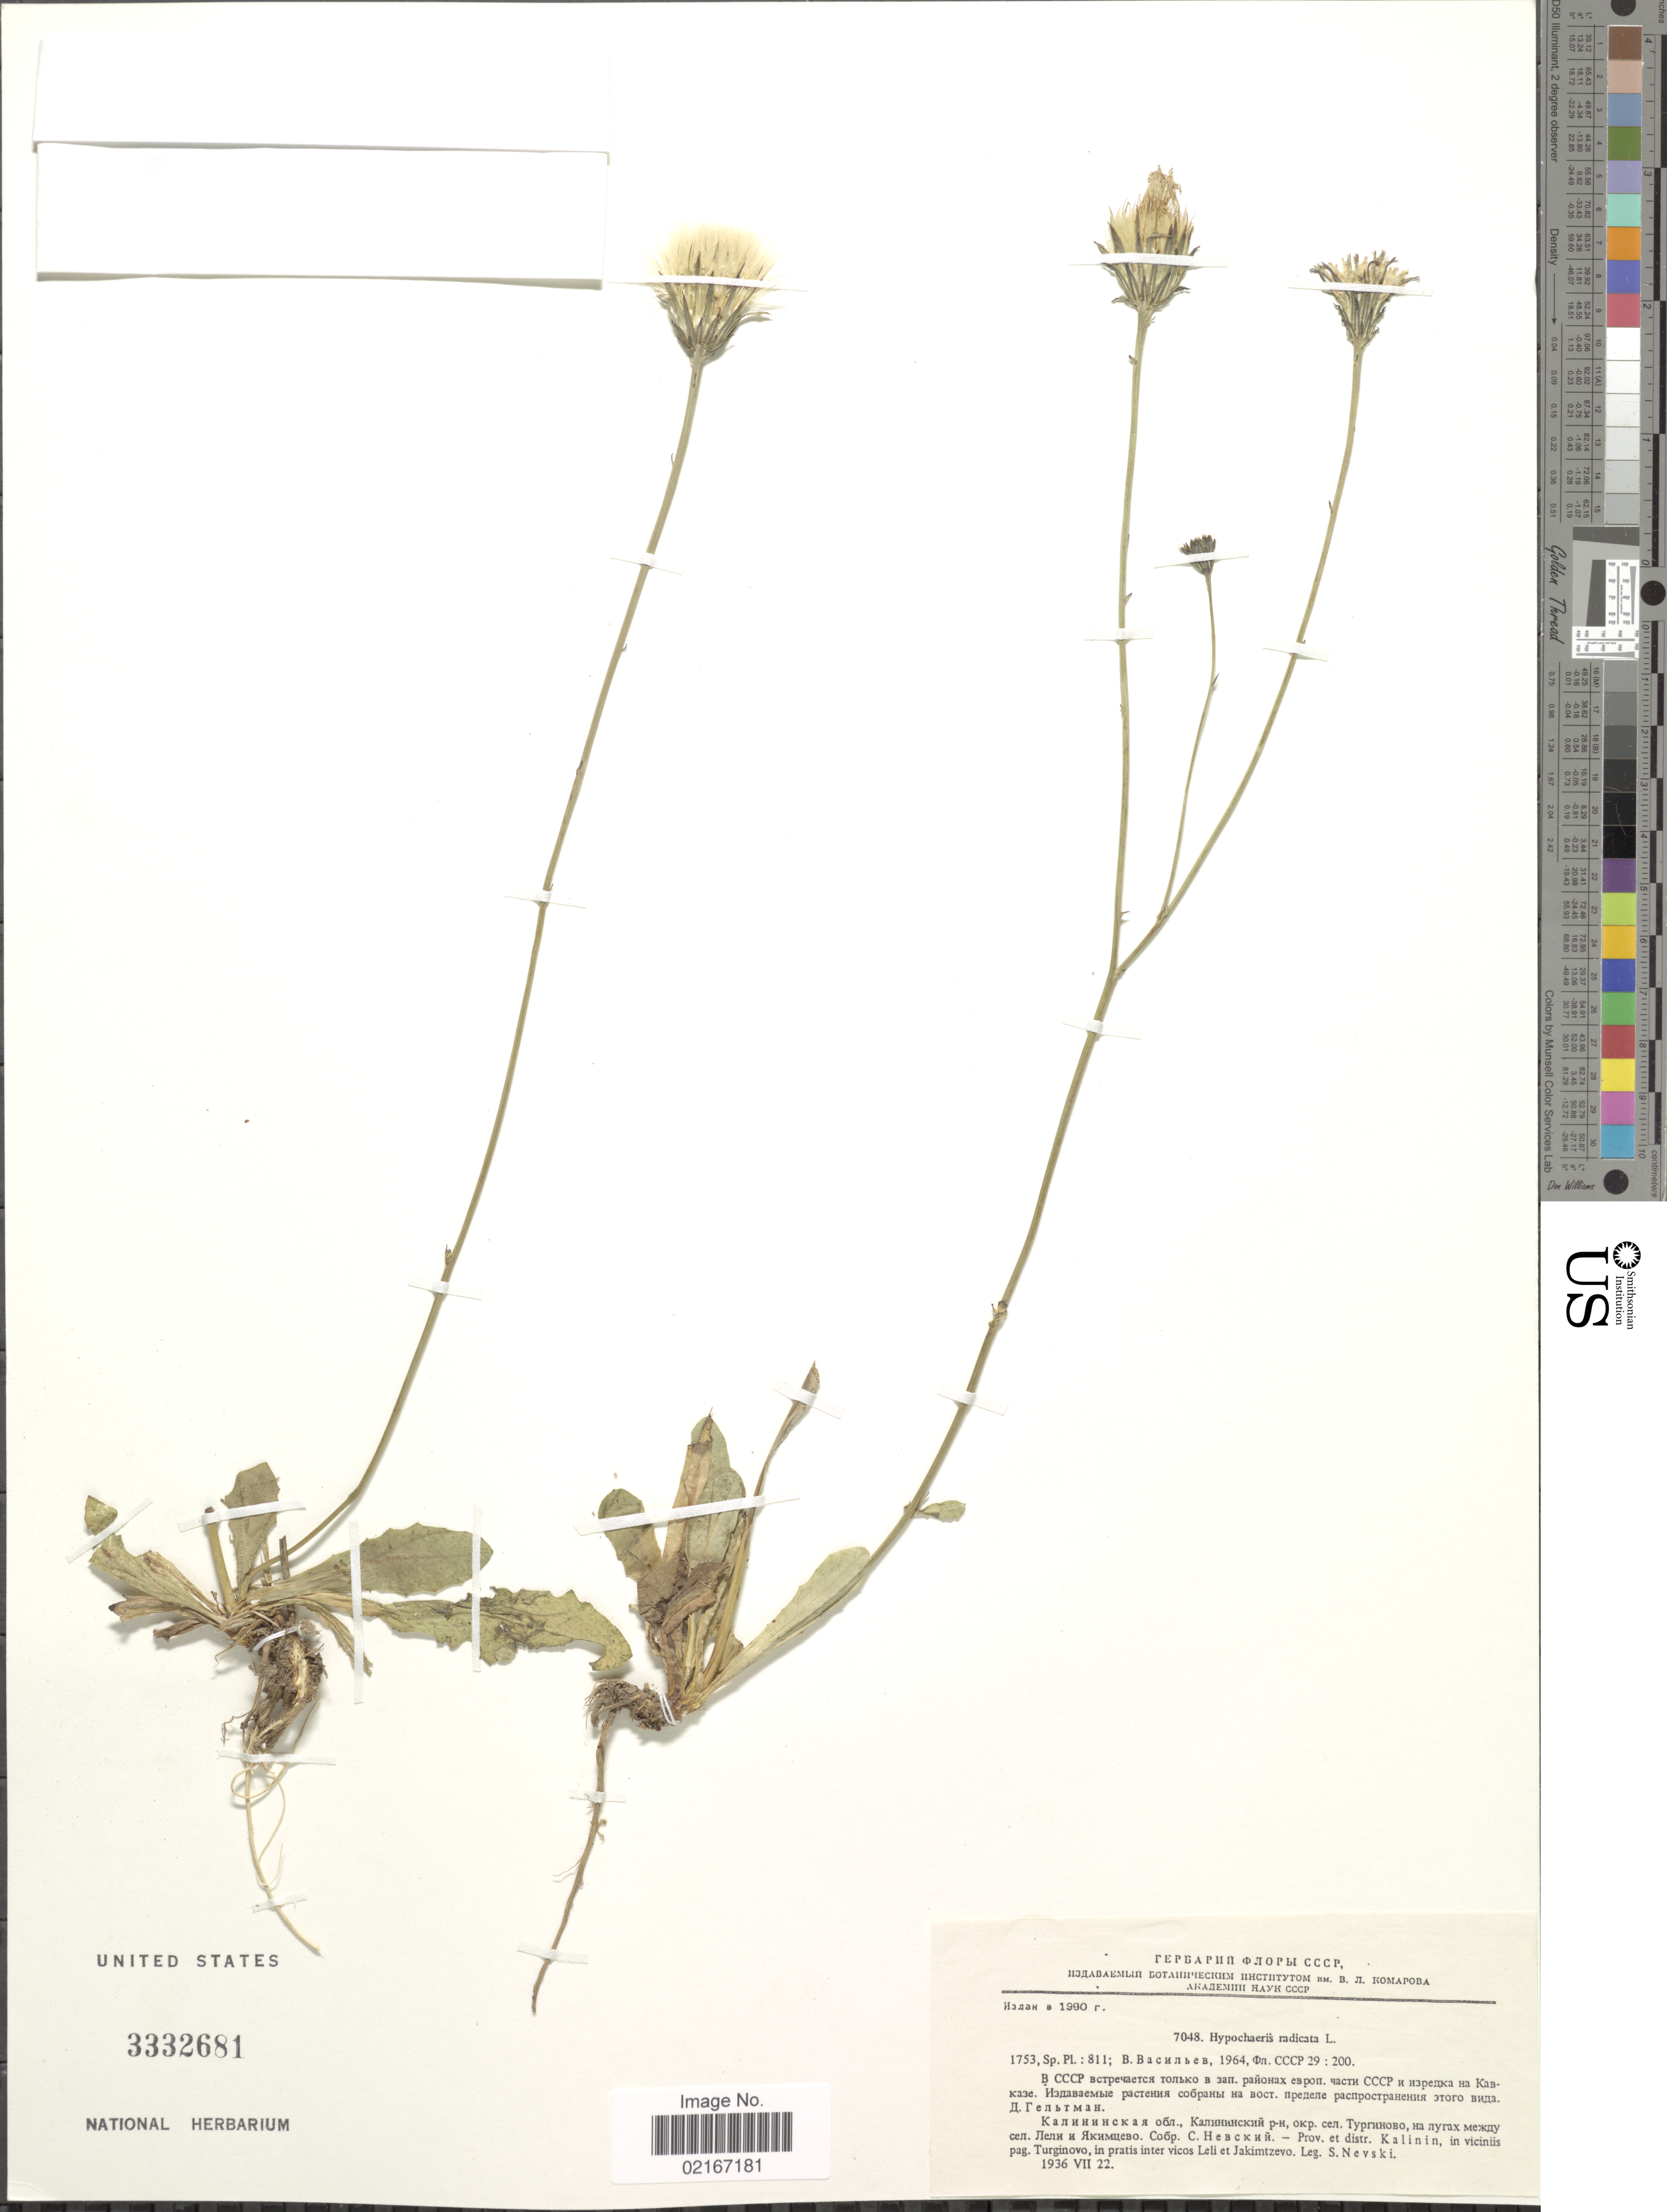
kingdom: Plantae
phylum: Tracheophyta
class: Magnoliopsida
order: Asterales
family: Asteraceae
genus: Hypochaeris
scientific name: Hypochaeris radicata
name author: L.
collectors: S. A. Nevski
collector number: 7048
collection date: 1936-07-22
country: Russian Federation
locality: Prov. et distr. Kalinin, in viciniis pag. Turginovo, inter vicos Leli et Jakimtzevo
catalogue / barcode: US 3332681